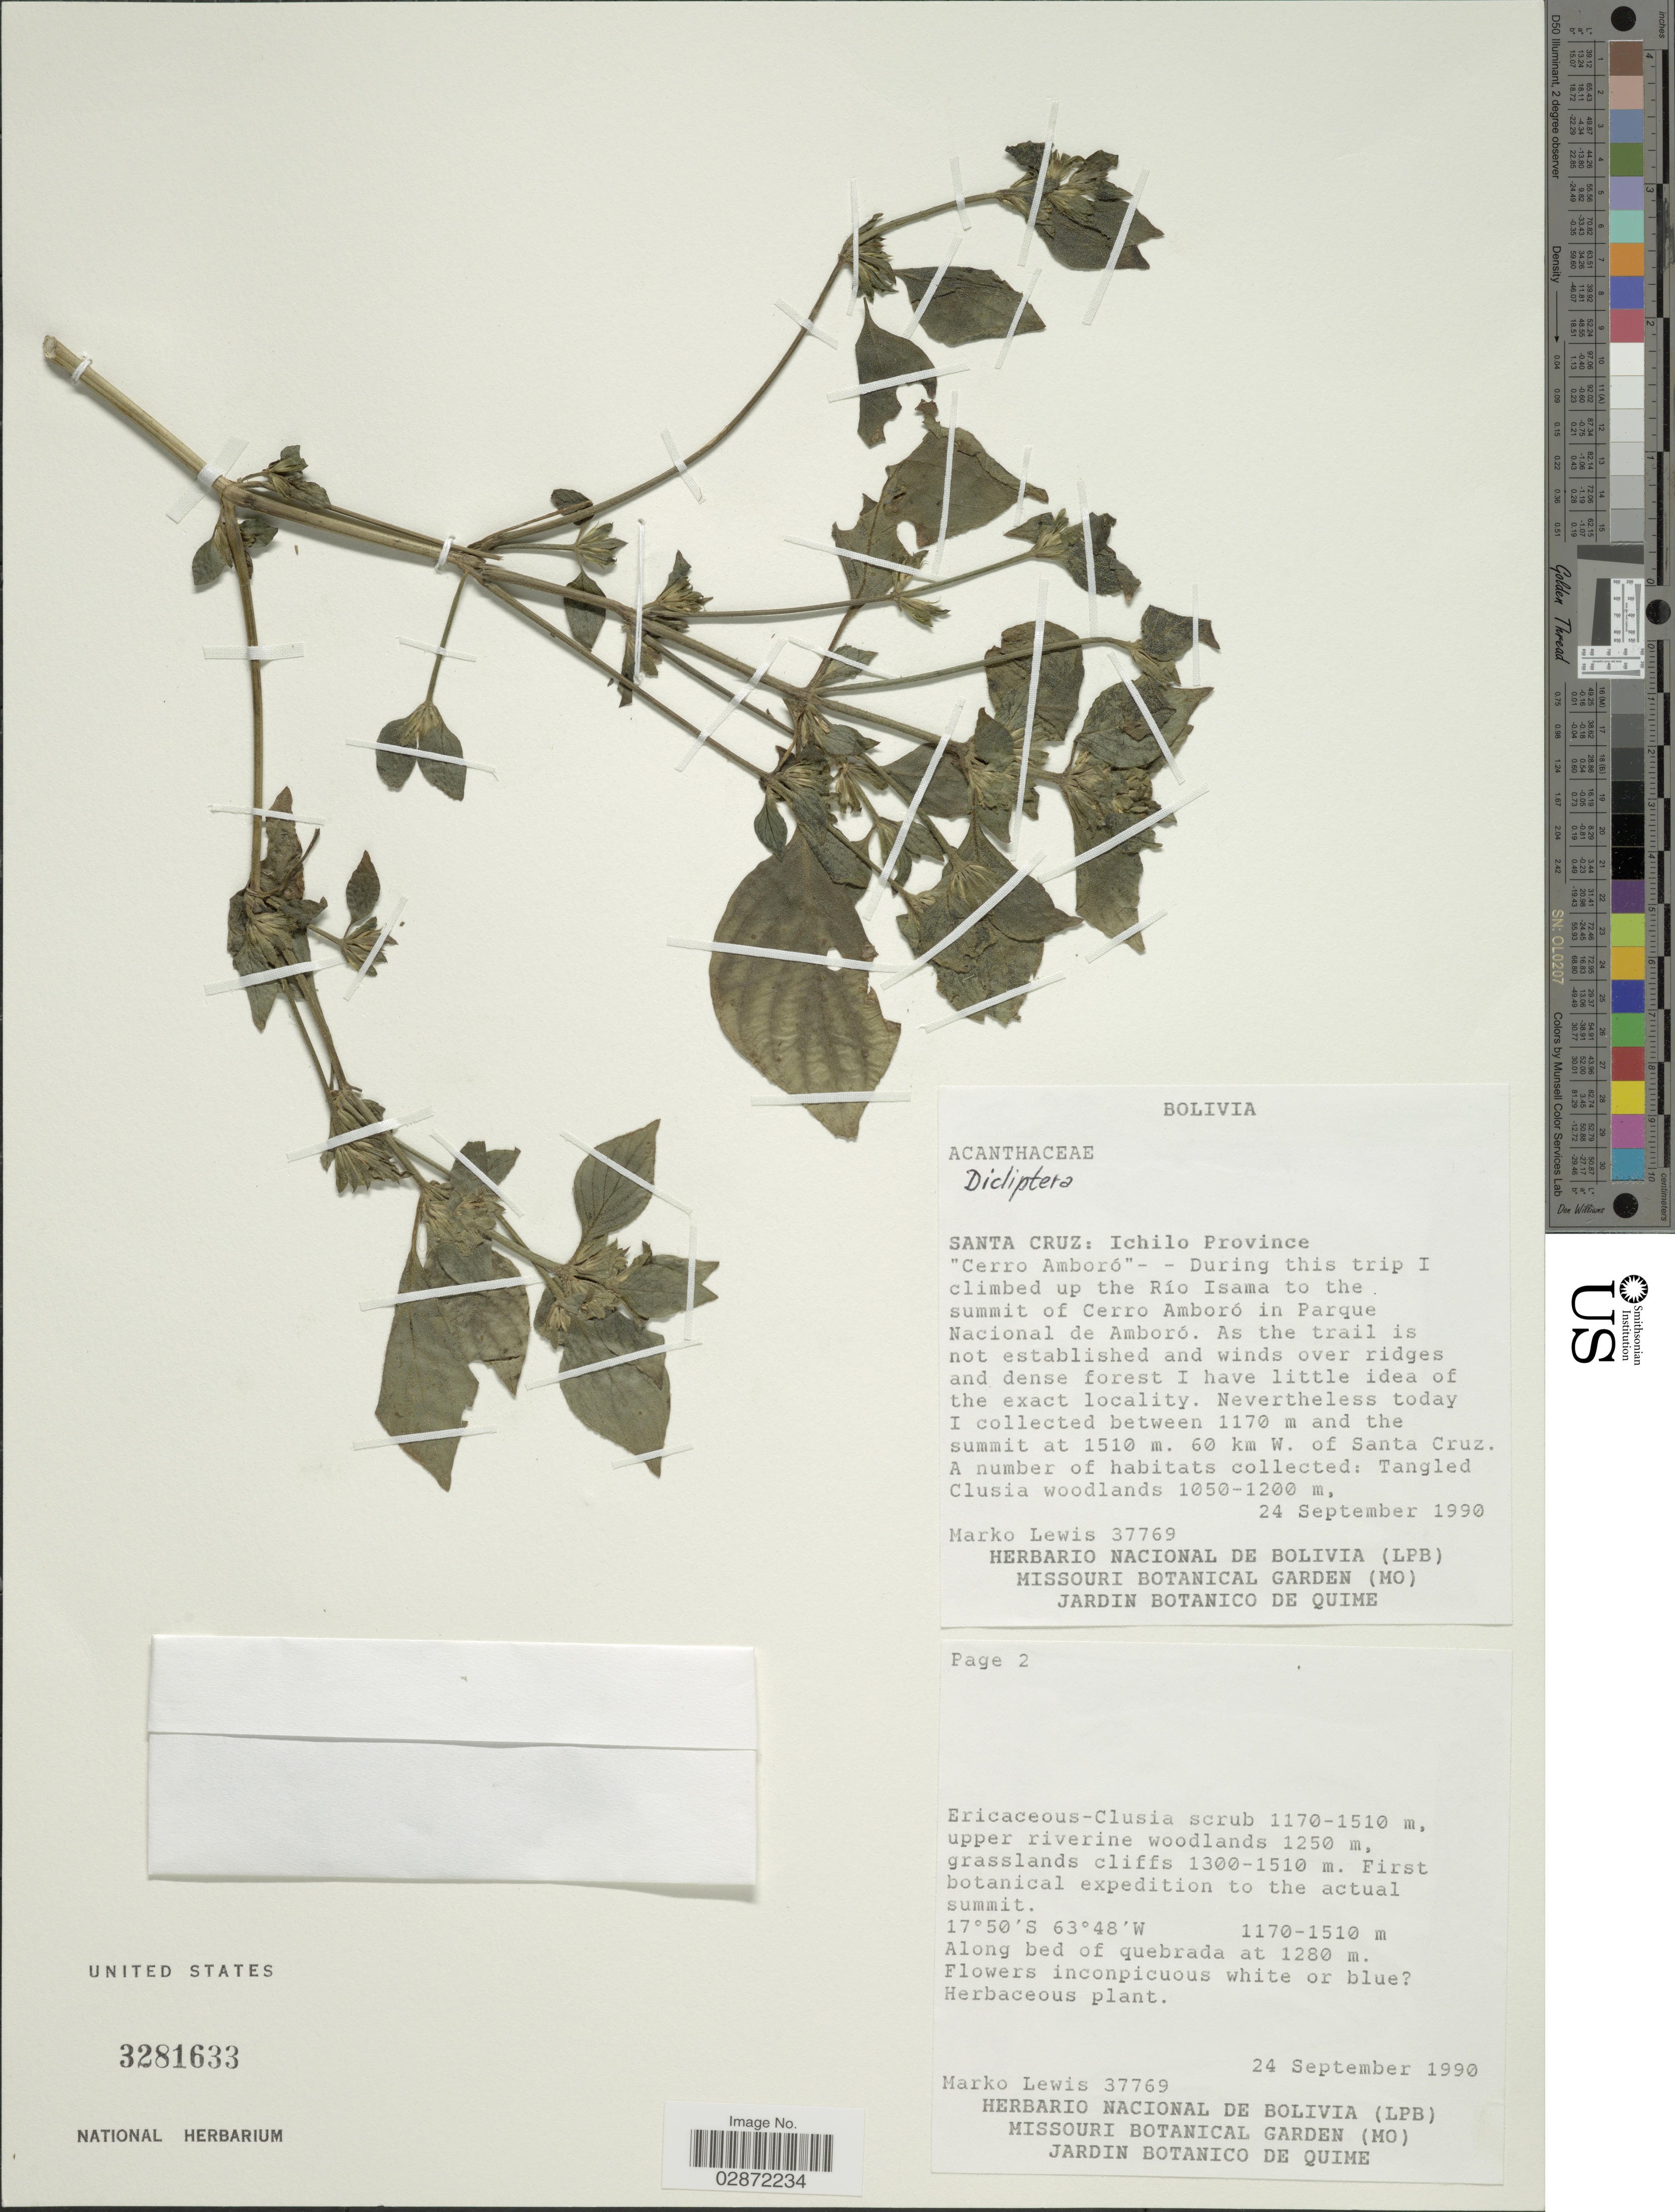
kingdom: Plantae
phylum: Tracheophyta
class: Magnoliopsida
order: Lamiales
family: Acanthaceae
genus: Dicliptera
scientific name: Dicliptera squarrosa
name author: Nees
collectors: M. A. Lewis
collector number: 37769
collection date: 1990-09-24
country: Bolivia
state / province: Santa Cruz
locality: Ichilo Province. "Cerro Amboró" - - Río Isama to the summit of Cerro Amboró in Parque Nacional de Amboró.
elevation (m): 1280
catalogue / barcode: US 3281633